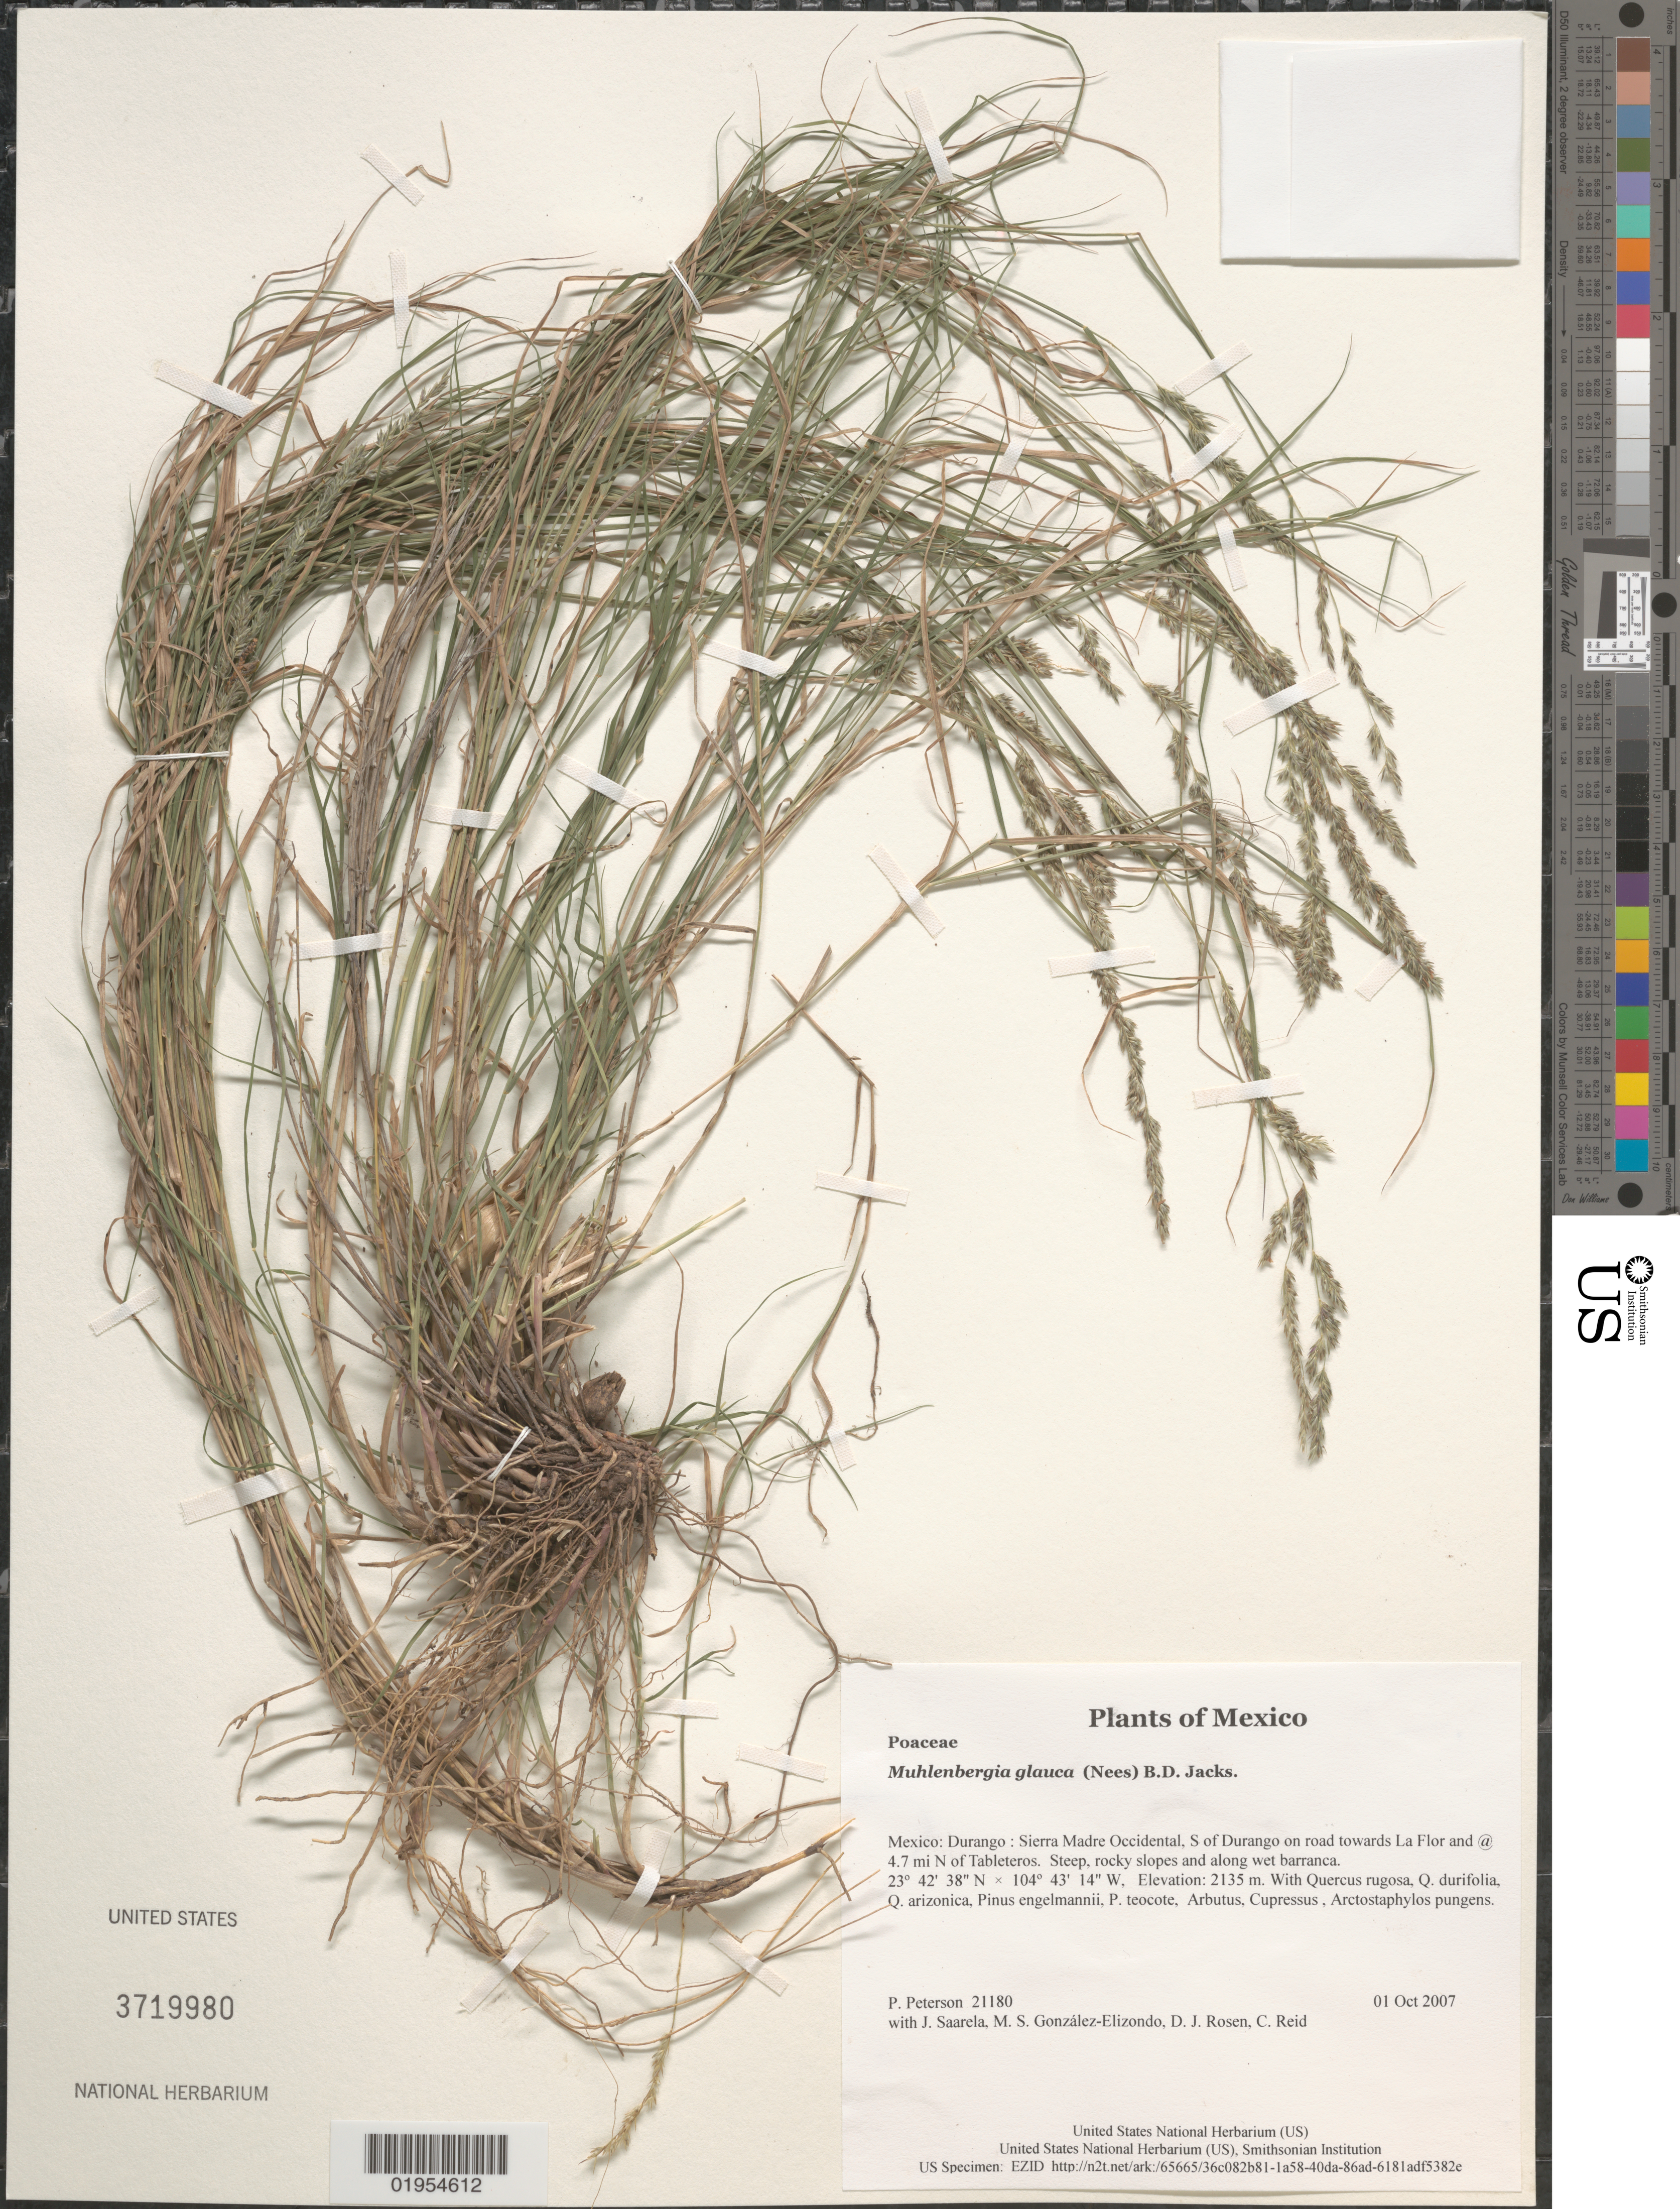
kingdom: Plantae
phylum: Tracheophyta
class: Liliopsida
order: Poales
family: Poaceae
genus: Muhlenbergia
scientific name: Muhlenbergia glauca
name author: (Nees) Mez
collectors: P. M. Peterson, J. Saarela, M. S. González-Elizondo, D. J. Rosen & C. Reid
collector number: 21180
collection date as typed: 01 Oct 2007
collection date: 2007-10-01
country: Mexico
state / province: Durango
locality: Sierra Madre Occidental, S of Durango on road towards La Flor and @ 4.7 mi N of Tableteros. Steep, rocky slopes and along wet barranca.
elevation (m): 2135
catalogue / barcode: US 3719980